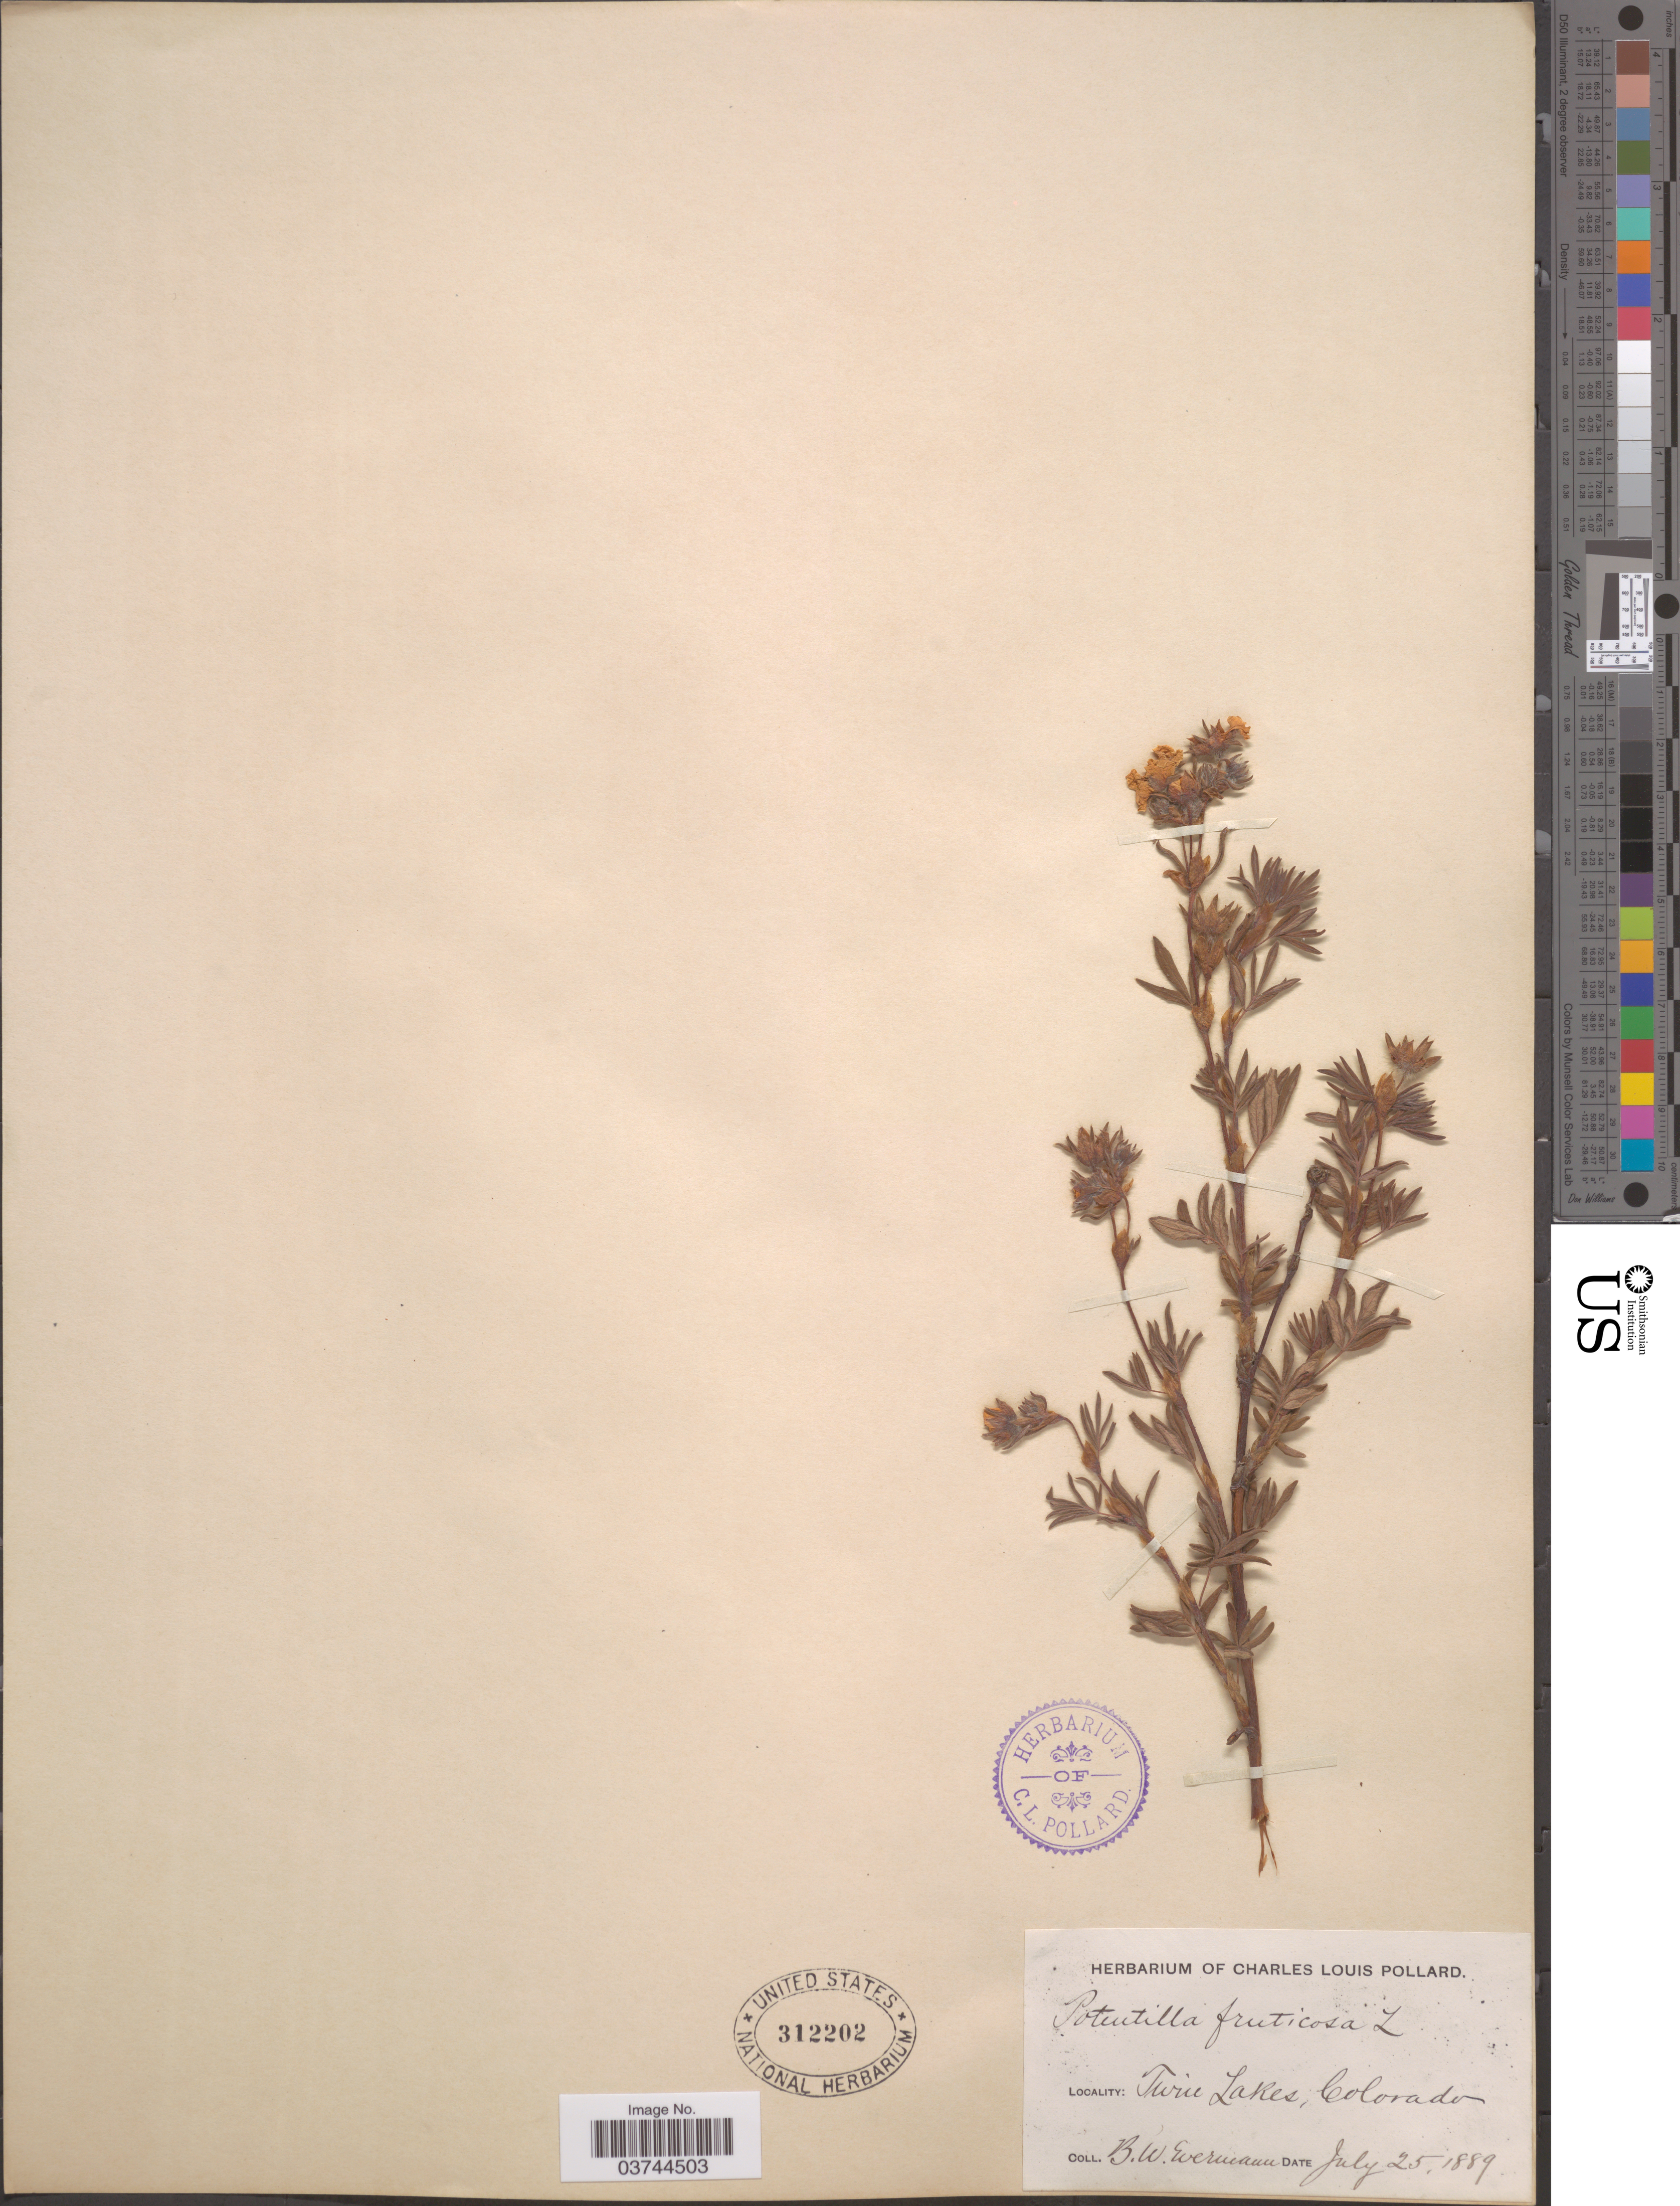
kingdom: Plantae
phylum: Tracheophyta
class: Magnoliopsida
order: Rosales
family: Rosaceae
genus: Dasiphora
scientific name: Dasiphora fruticosa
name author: (L.) Rydb.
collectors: B. W. Evermann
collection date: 1889-07-25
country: United States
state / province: Colorado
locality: Twin Lakes.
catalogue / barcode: US 312202